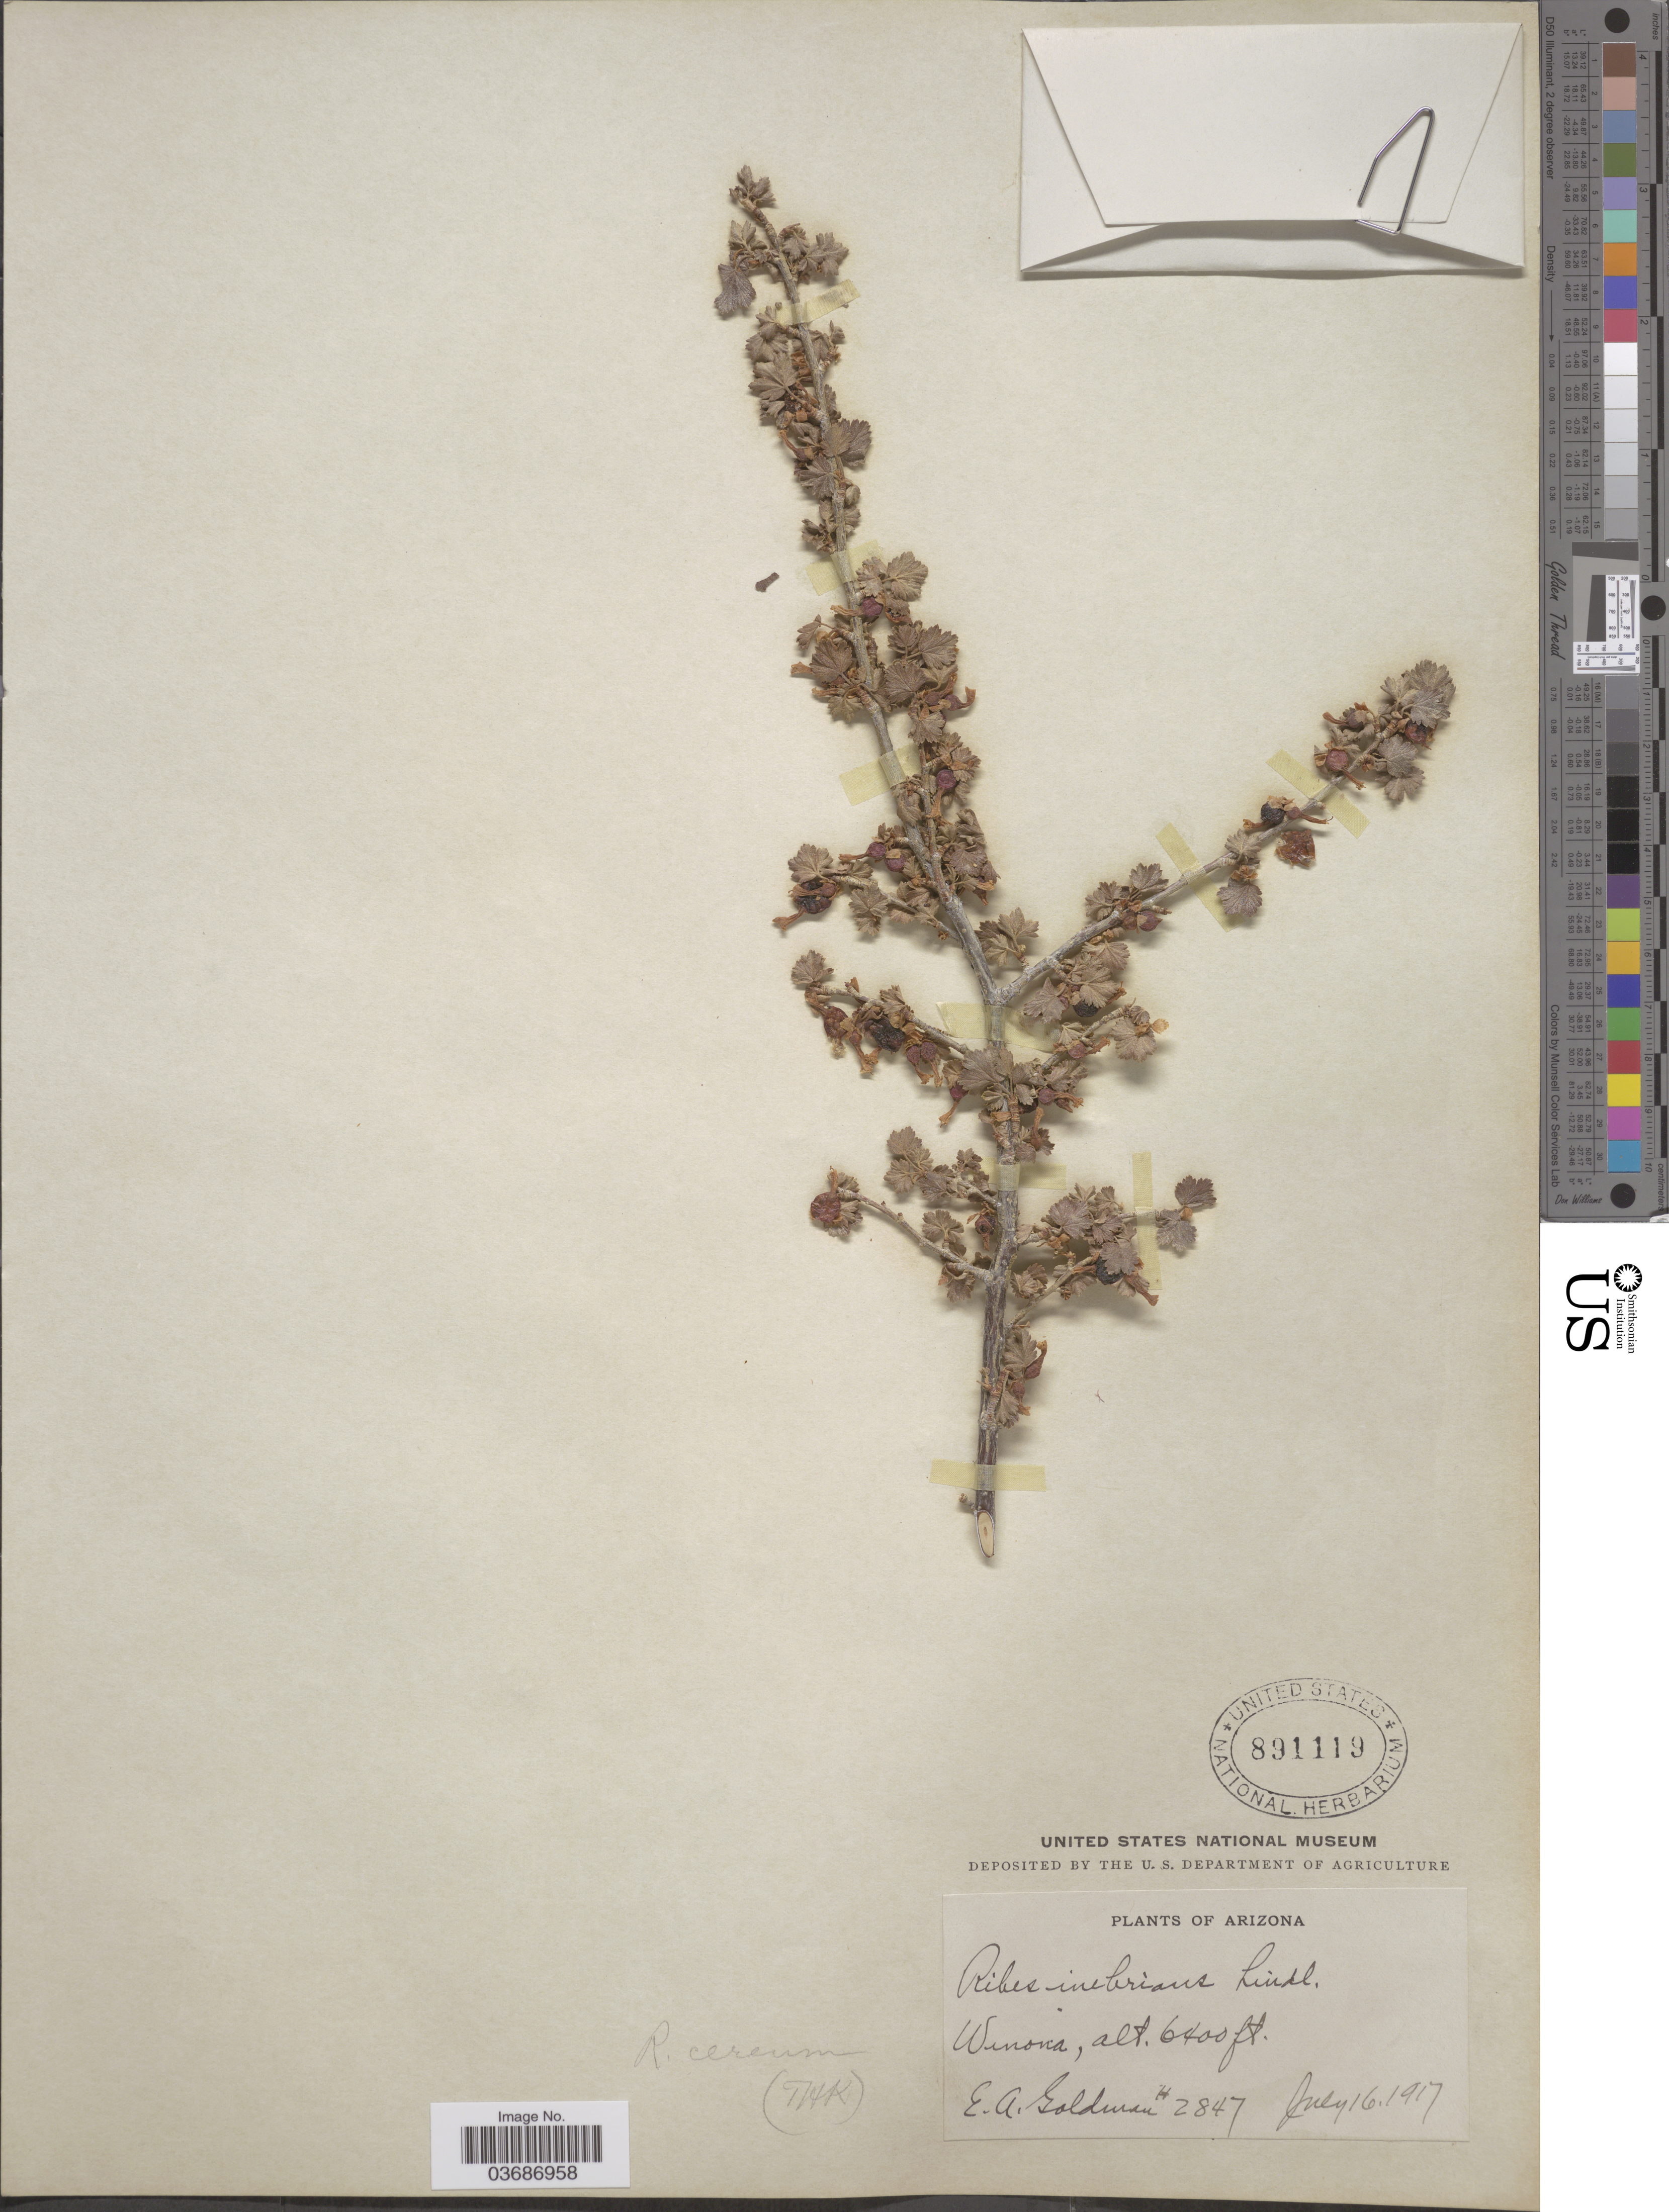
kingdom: Plantae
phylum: Tracheophyta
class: Magnoliopsida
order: Saxifragales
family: Grossulariaceae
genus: Ribes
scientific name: Ribes cereum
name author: Douglas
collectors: E. A. Goldman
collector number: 2847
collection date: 1917-07-16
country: United States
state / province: Arizona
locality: Winona.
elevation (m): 1951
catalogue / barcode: US 891119